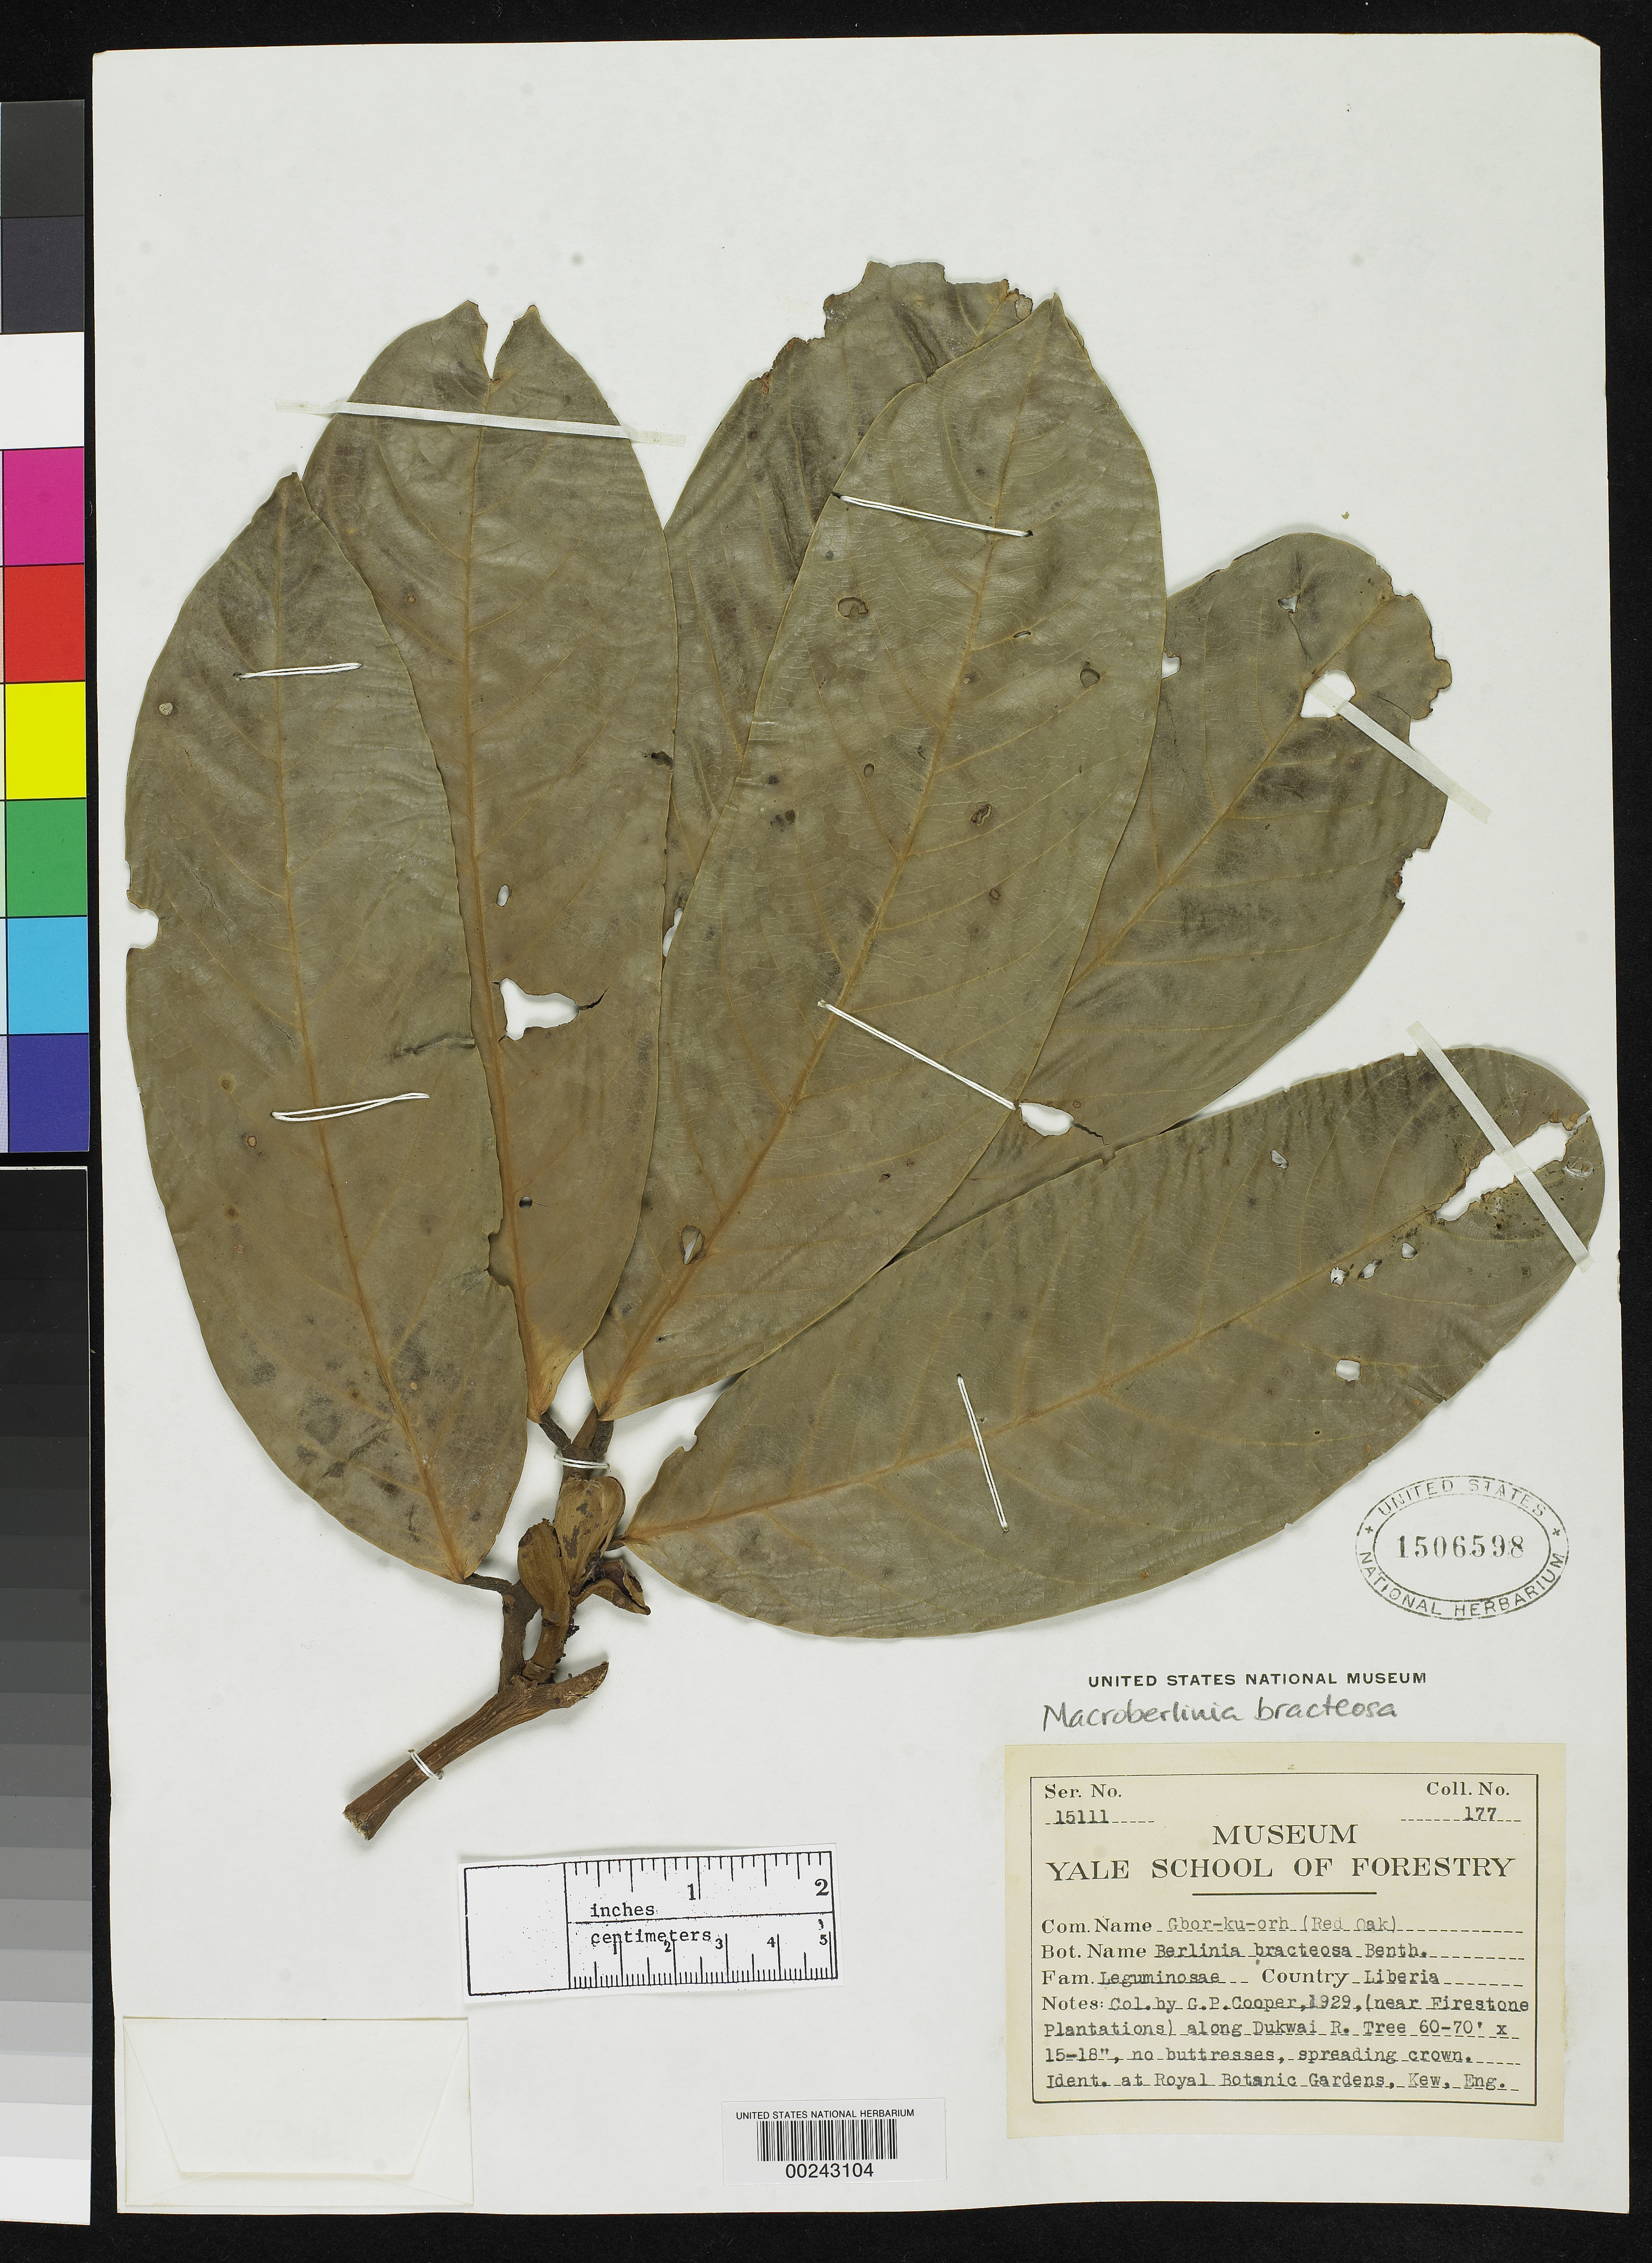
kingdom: Plantae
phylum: Tracheophyta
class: Magnoliopsida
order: Fabales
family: Fabaceae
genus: Berlinia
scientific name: Berlinia bracteosa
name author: Benth.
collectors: G. Cooper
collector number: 177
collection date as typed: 1929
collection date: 1929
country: Liberia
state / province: Margibi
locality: Near Firestone Plantations along Dukwai River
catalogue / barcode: US 1506598